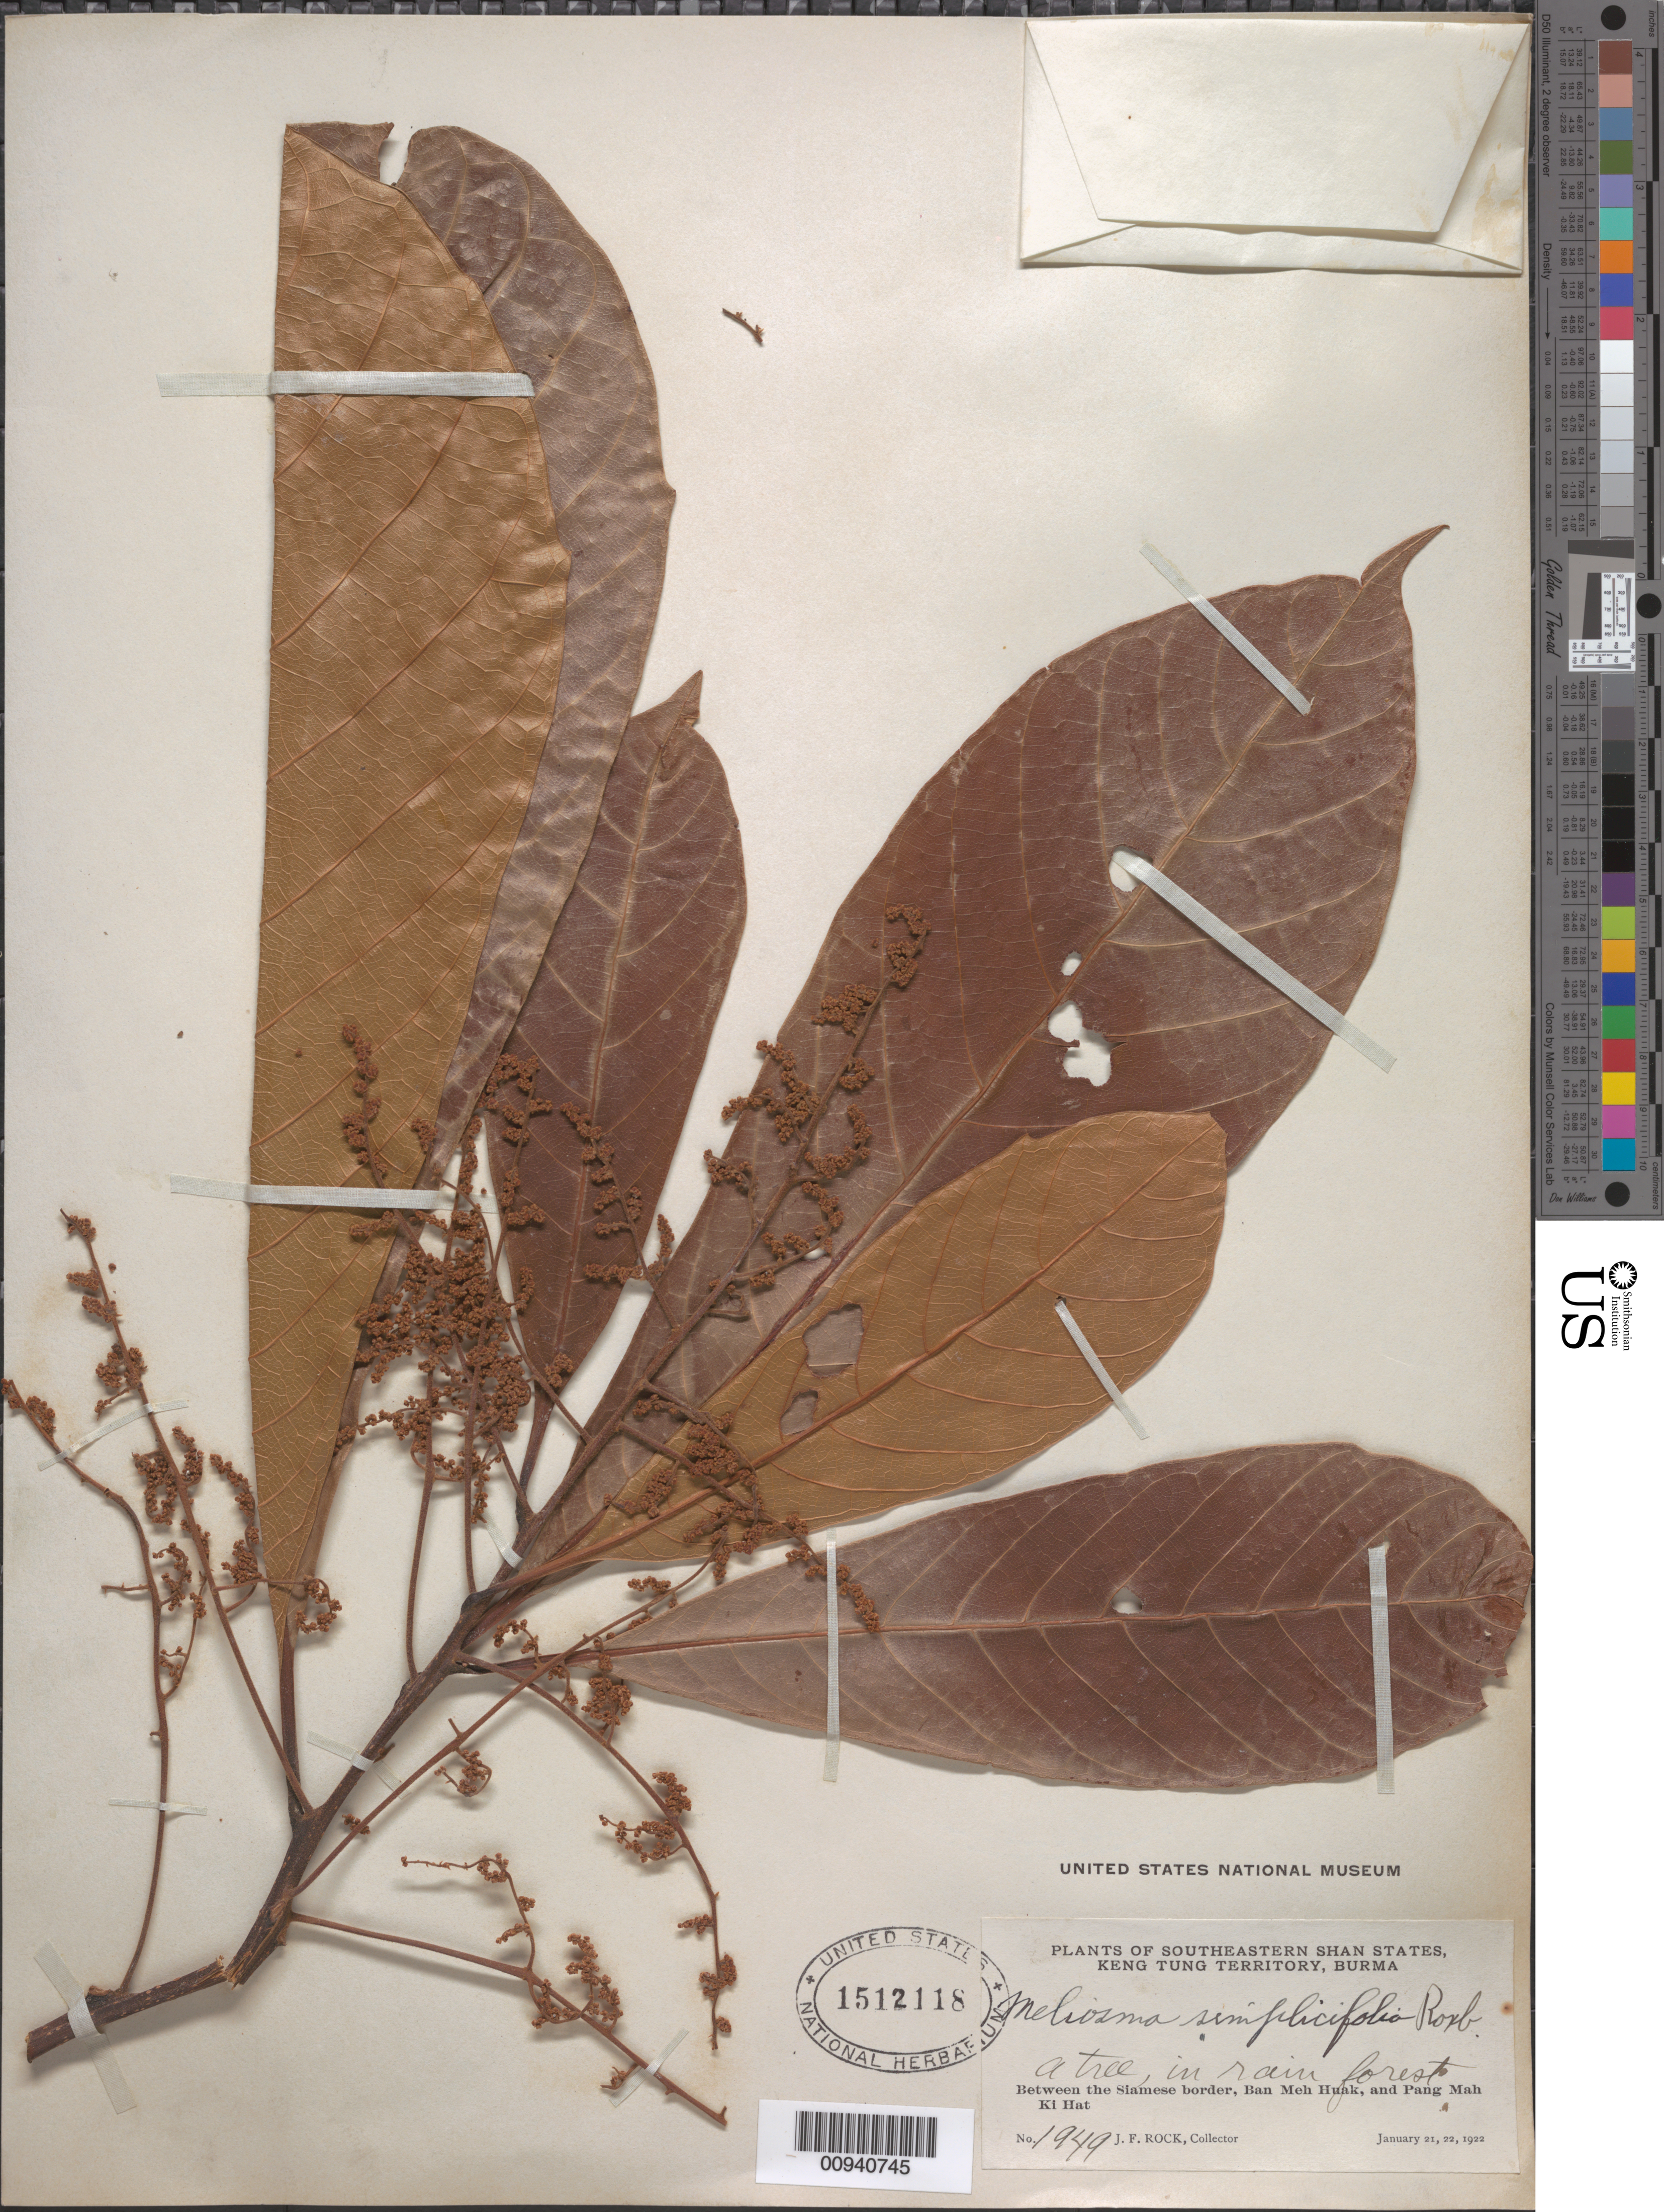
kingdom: Plantae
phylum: Tracheophyta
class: Magnoliopsida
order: Proteales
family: Sabiaceae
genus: Meliosma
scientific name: Meliosma simplicifolia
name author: (Roxb.) Walp.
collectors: J. F. Rock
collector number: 1949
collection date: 1922-01-21,1922-01-22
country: Myanmar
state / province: Shan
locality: Keng Tung Territory, between the Siamese border, Ban Meh Hunk, and Pang Mah Ki Hat.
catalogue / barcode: US 1512118